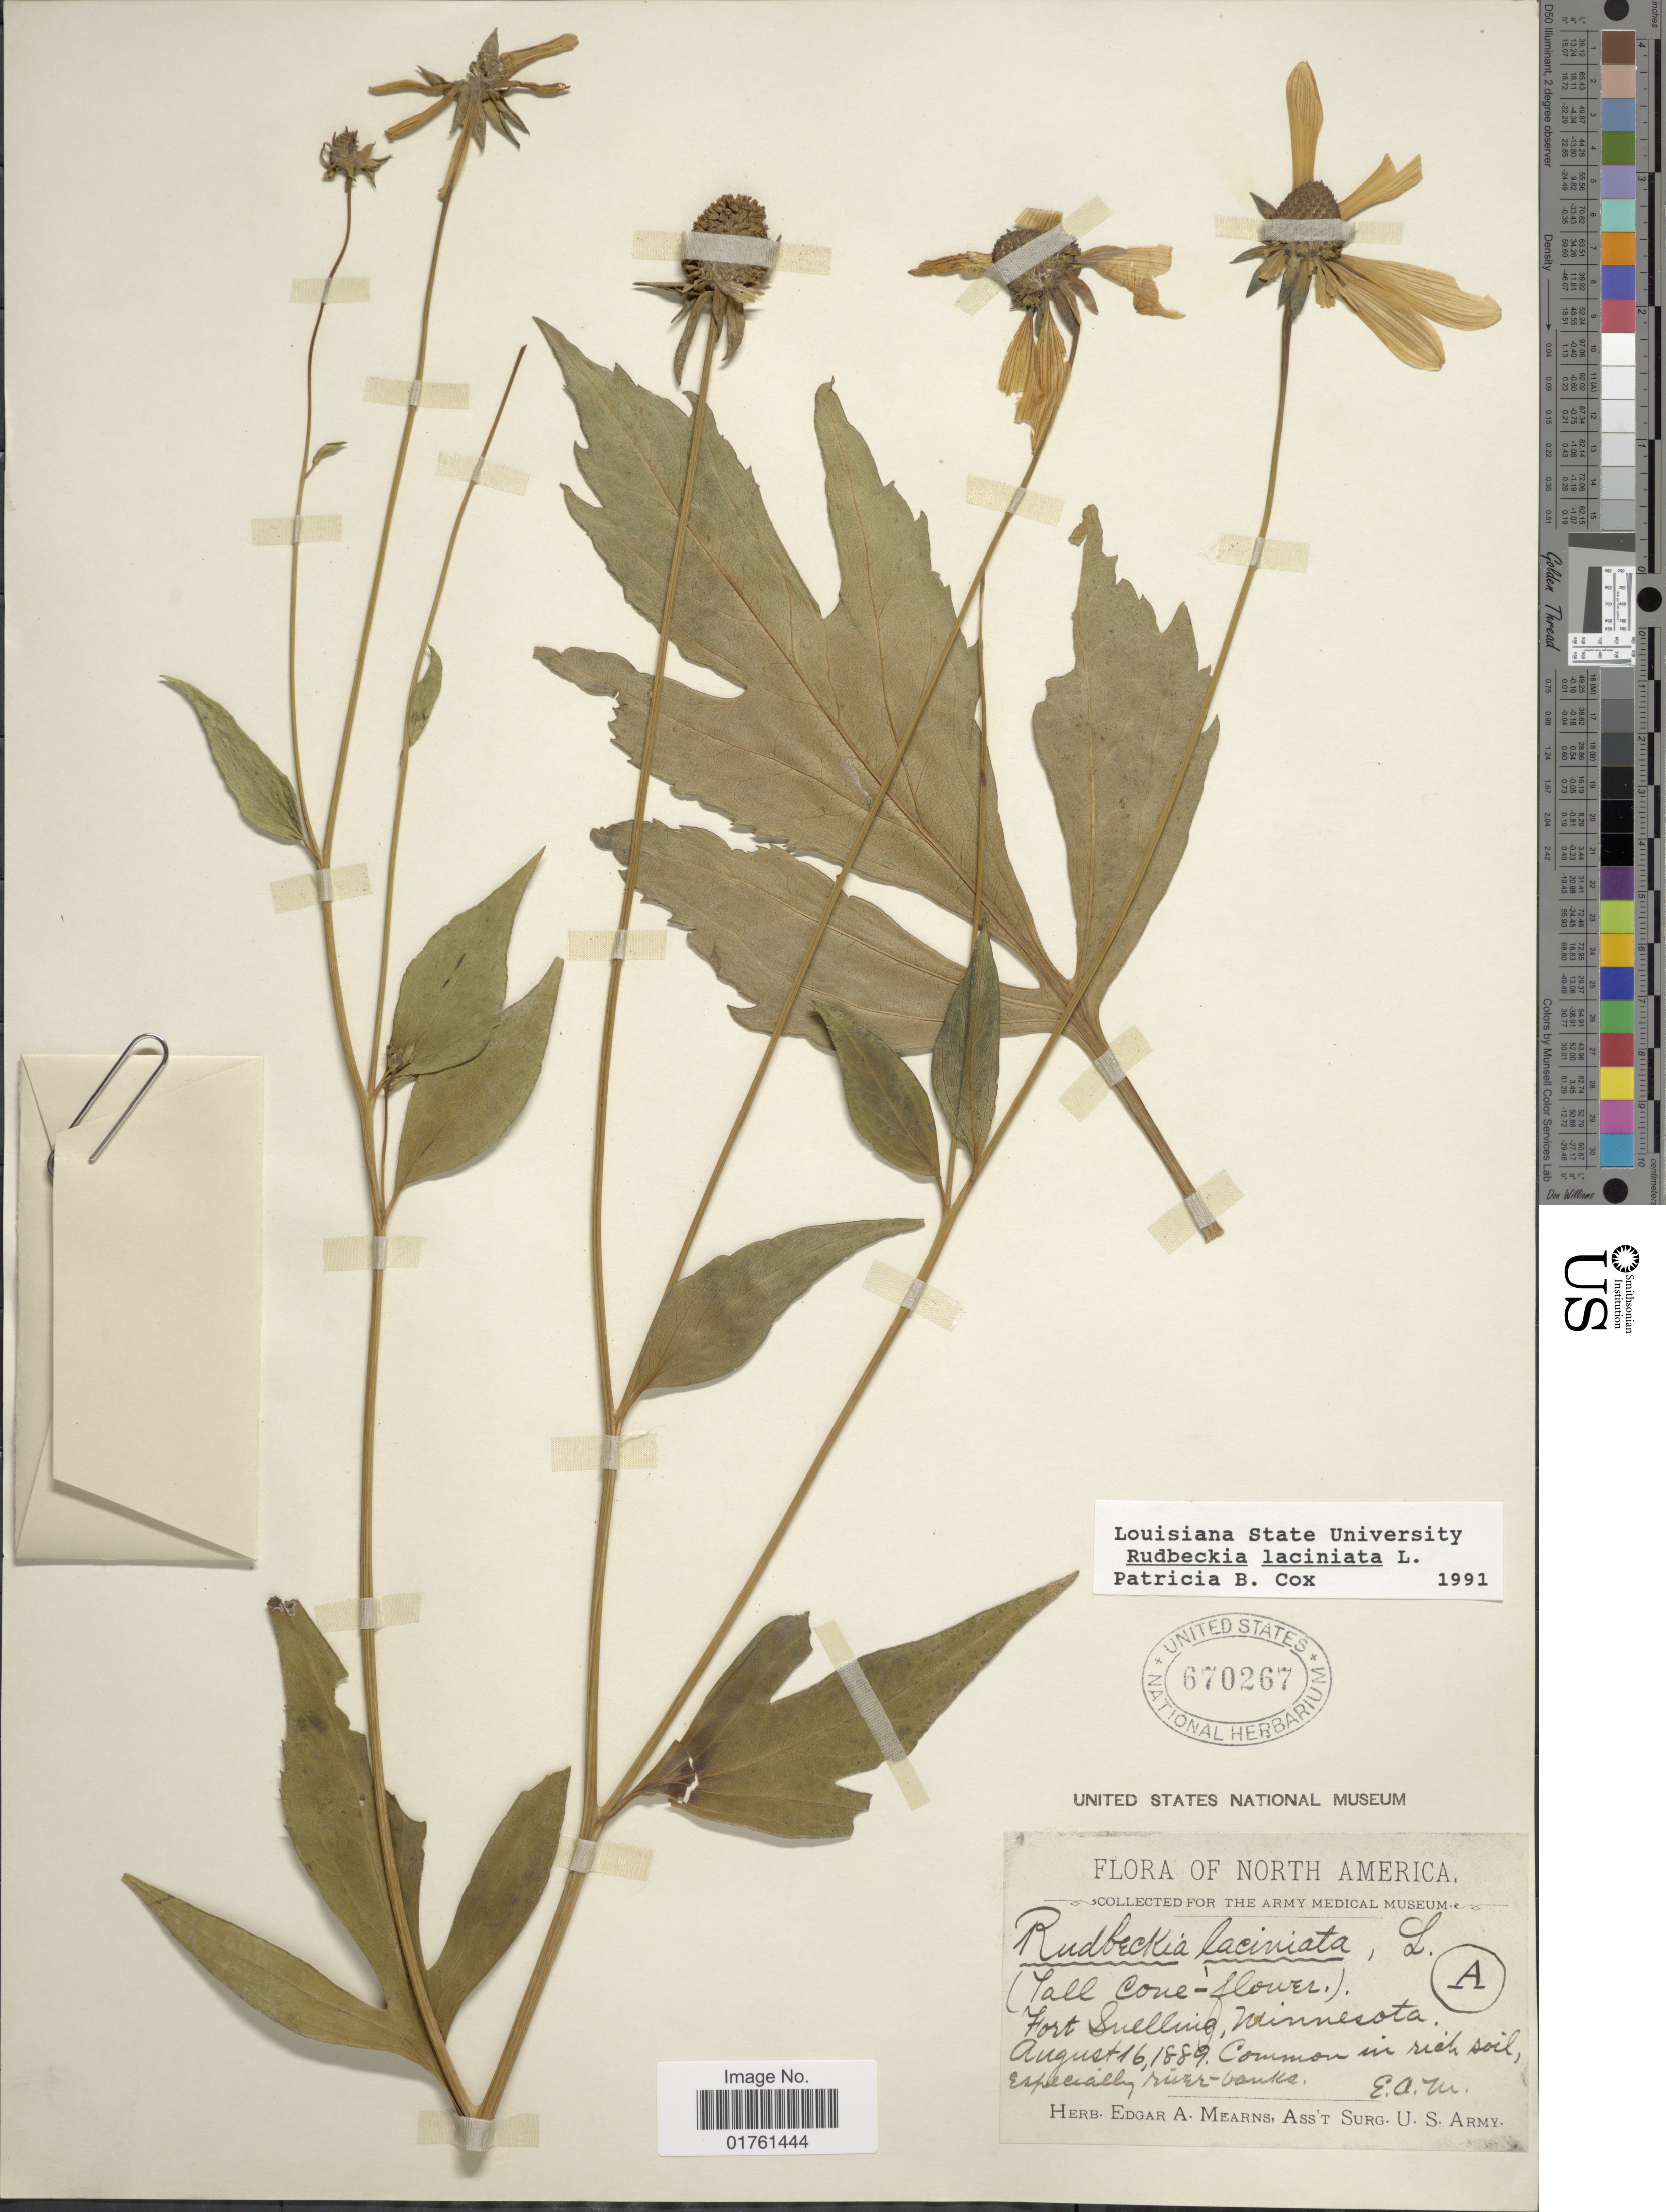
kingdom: Plantae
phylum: Tracheophyta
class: Magnoliopsida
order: Asterales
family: Asteraceae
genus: Rudbeckia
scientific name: Rudbeckia laciniata var. laciniata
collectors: E. A. Mearns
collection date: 1889-08-16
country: United States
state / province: Minnesota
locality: Fort Snelling, Minnesota, Common in rich soil, especially river-banks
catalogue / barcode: US 670267